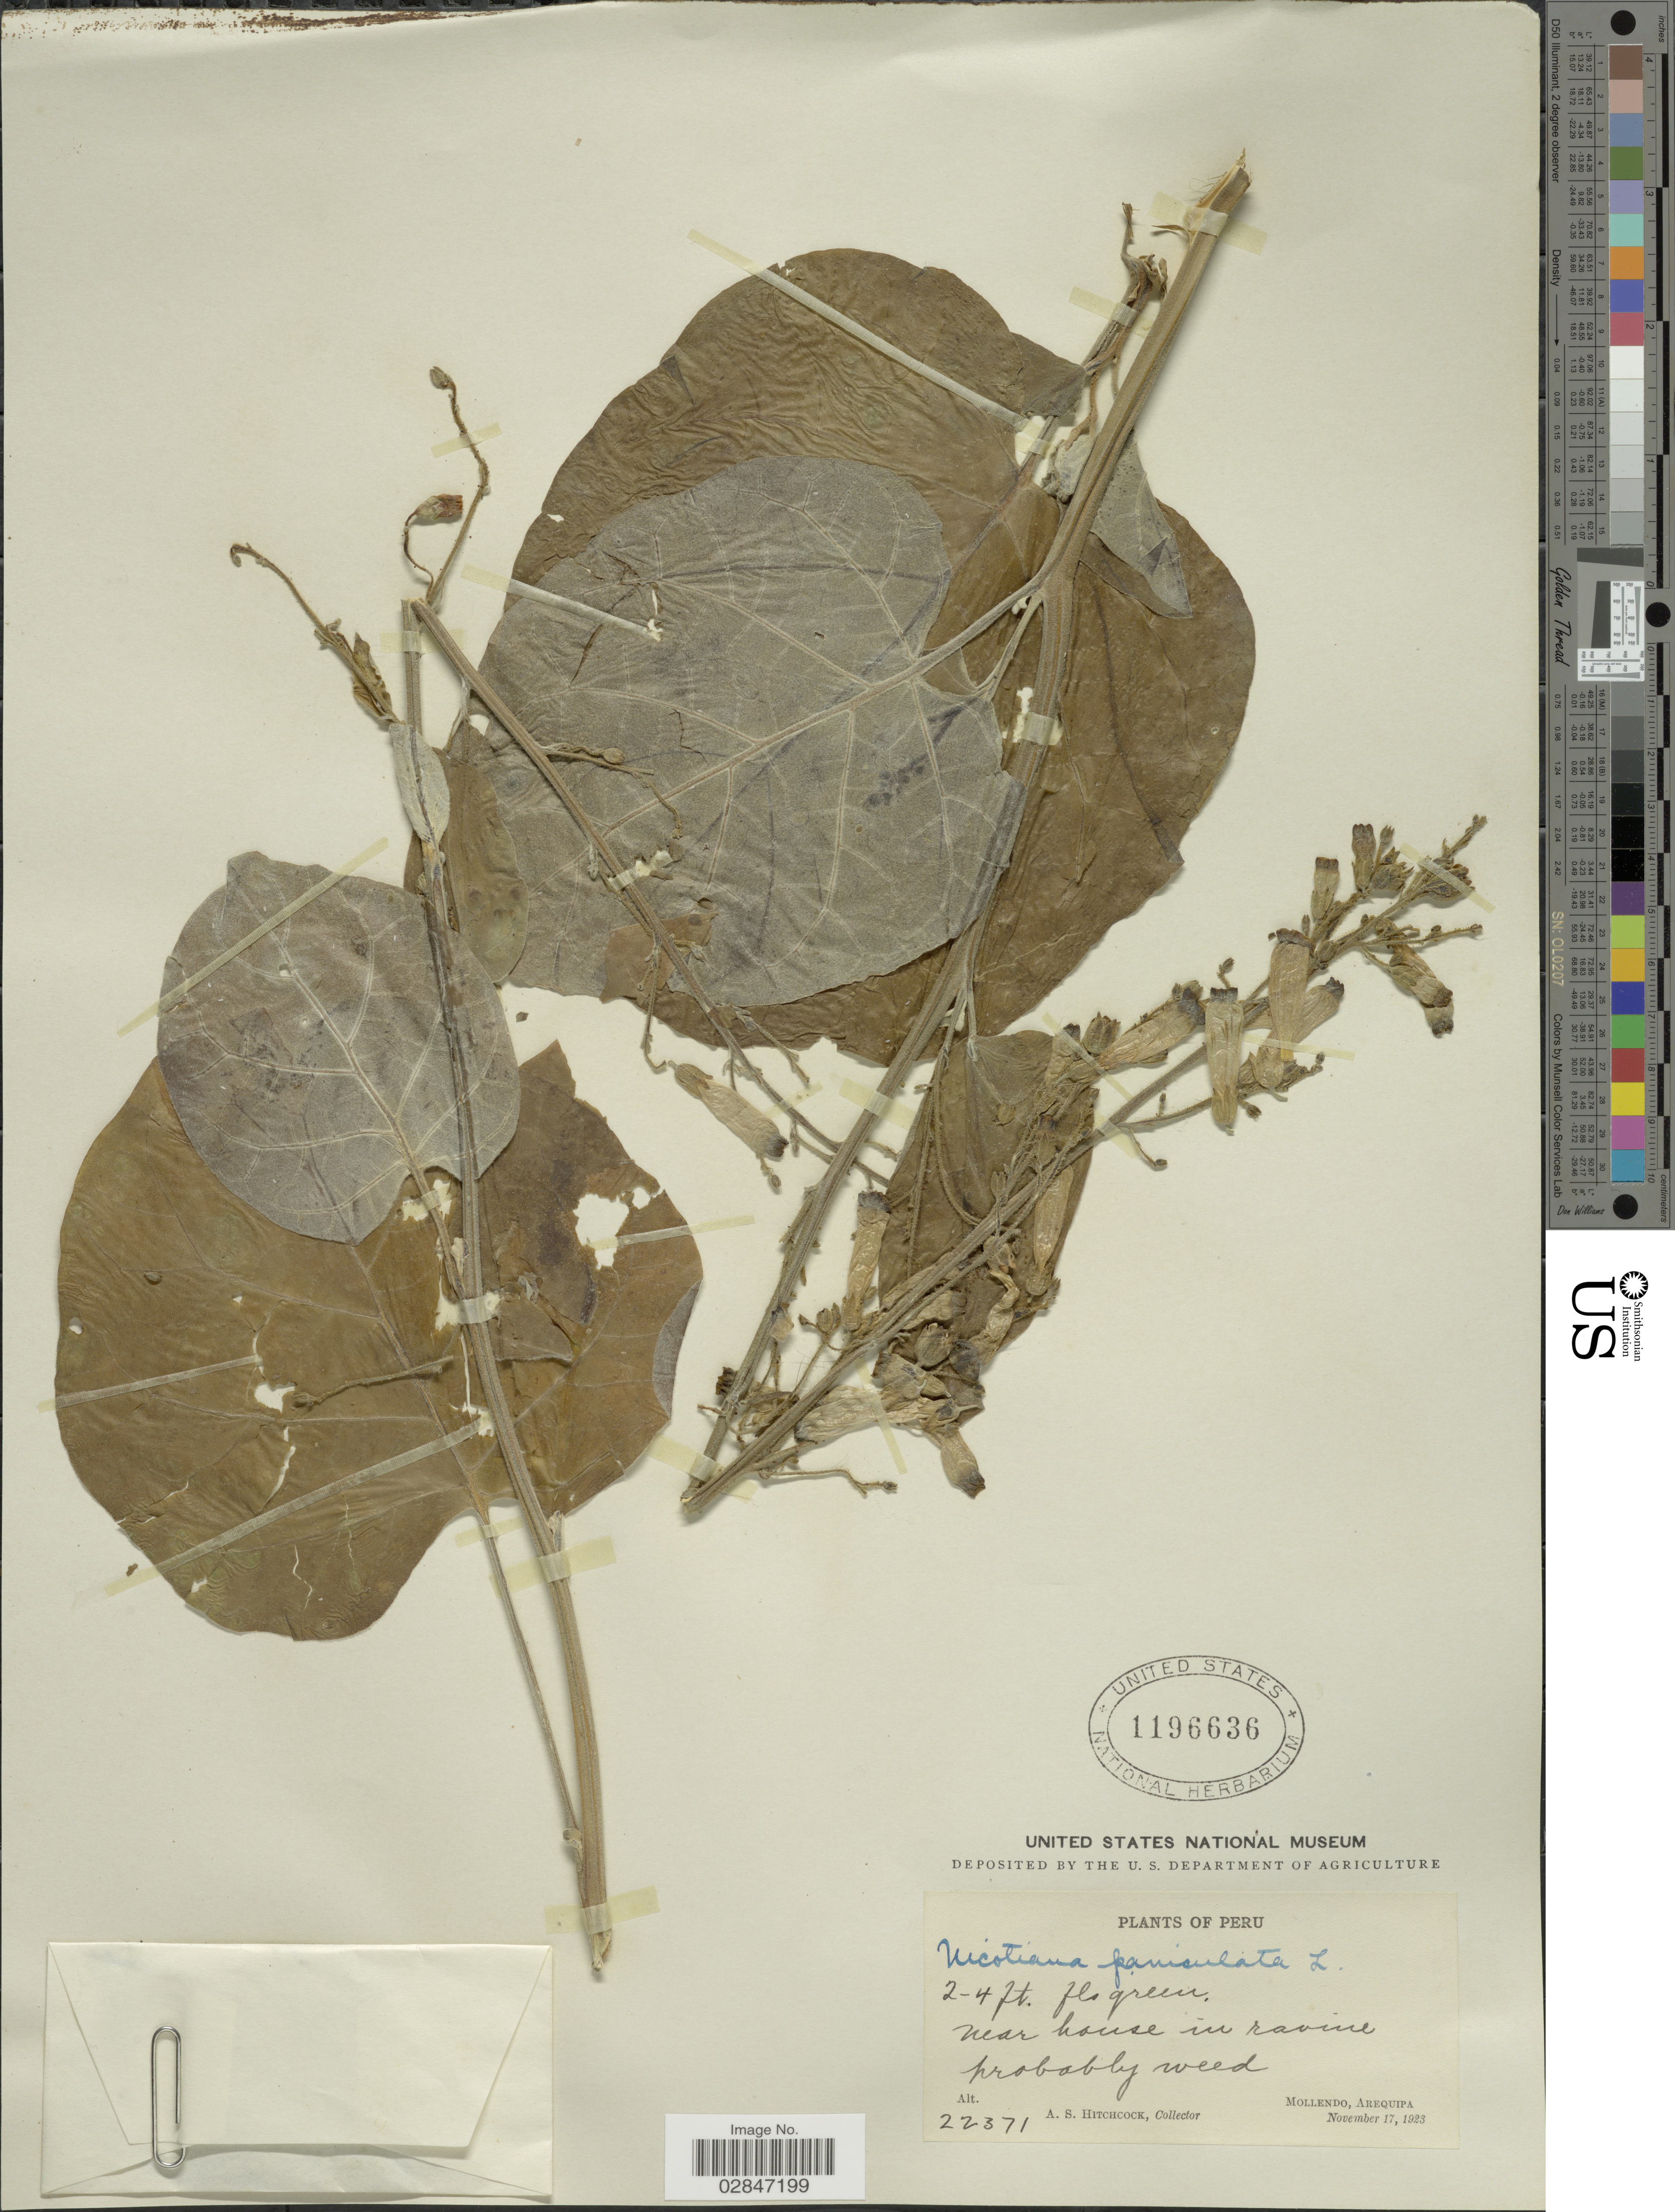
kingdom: Plantae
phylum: Tracheophyta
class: Magnoliopsida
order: Solanales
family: Solanaceae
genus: Nicotiana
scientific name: Nicotiana paniculata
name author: L.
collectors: A. S. Hitchcock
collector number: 22371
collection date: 1923-11-17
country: Peru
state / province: Arequipa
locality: Near house in ravine, Mollendo, Arequipa.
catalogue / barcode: US 1196636